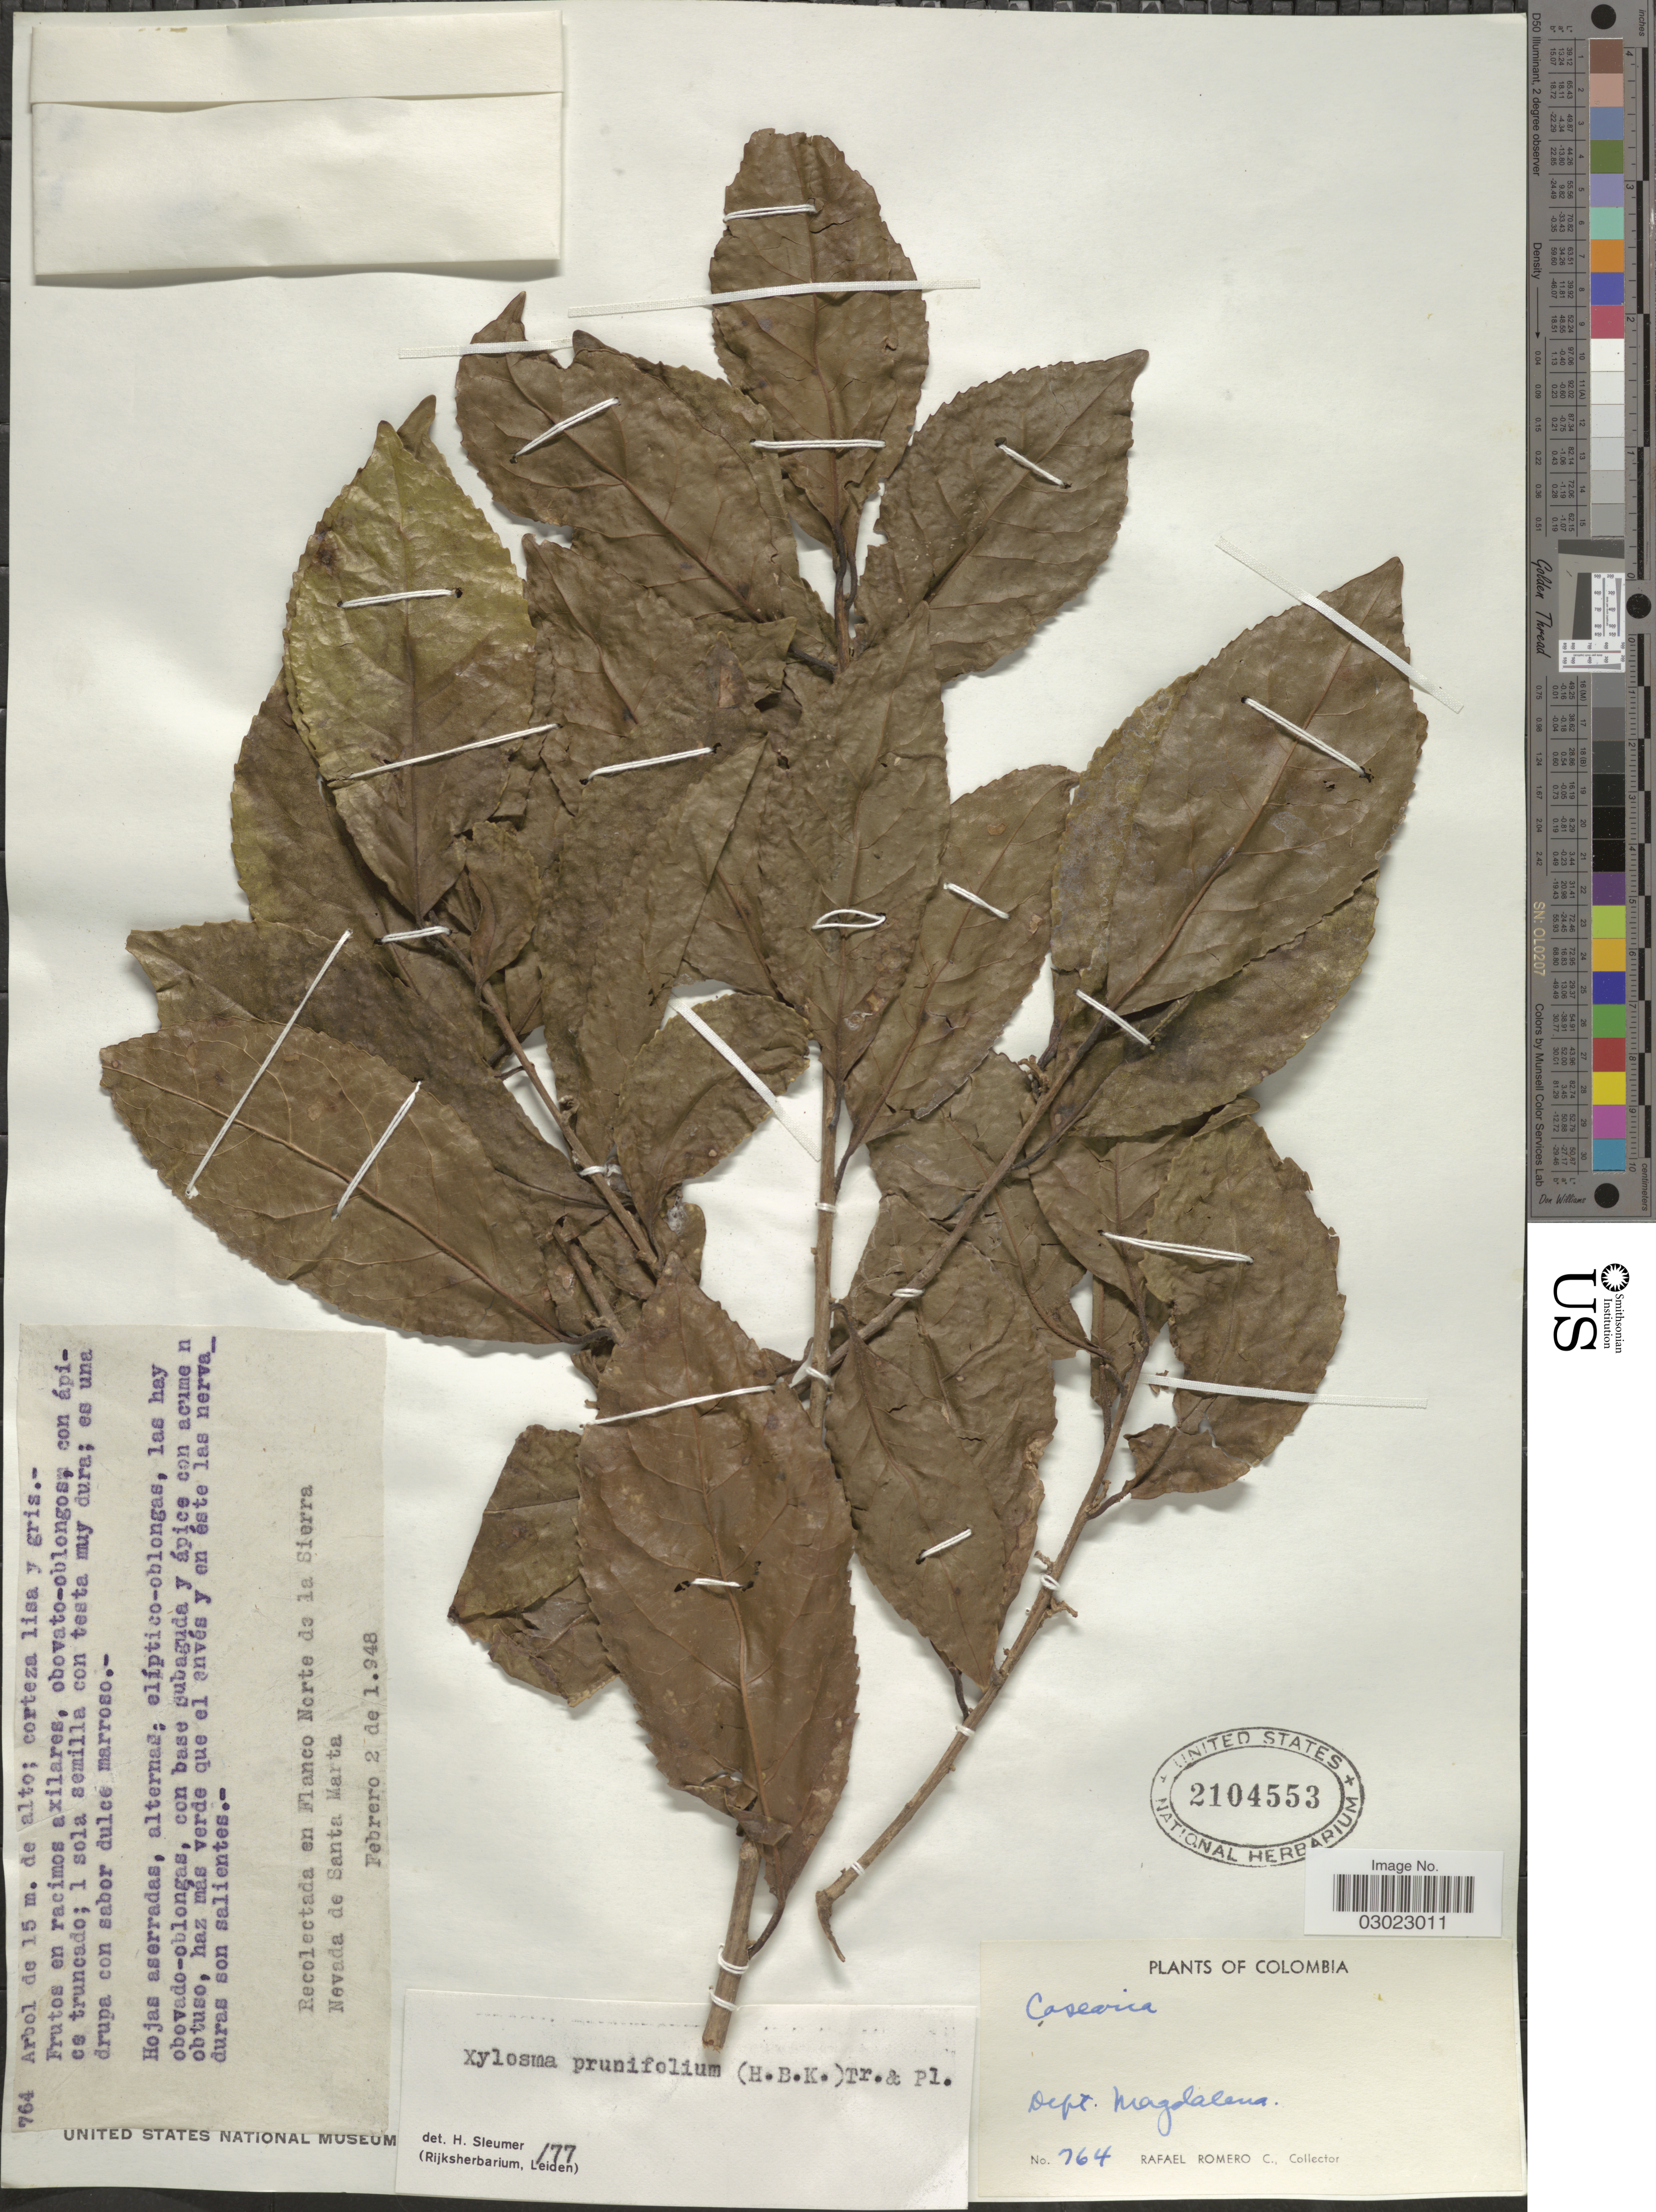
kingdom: Plantae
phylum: Tracheophyta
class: Magnoliopsida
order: Malpighiales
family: Salicaceae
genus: Xylosma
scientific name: Xylosma prunifolia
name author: (Kunth) Triana & Planch.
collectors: R. Romero Castañeda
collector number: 764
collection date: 1948-04-02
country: Colombia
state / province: Magdalena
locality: En Flanco Norte de la Sierra Nevada de Santa Marta.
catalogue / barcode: US 2104553